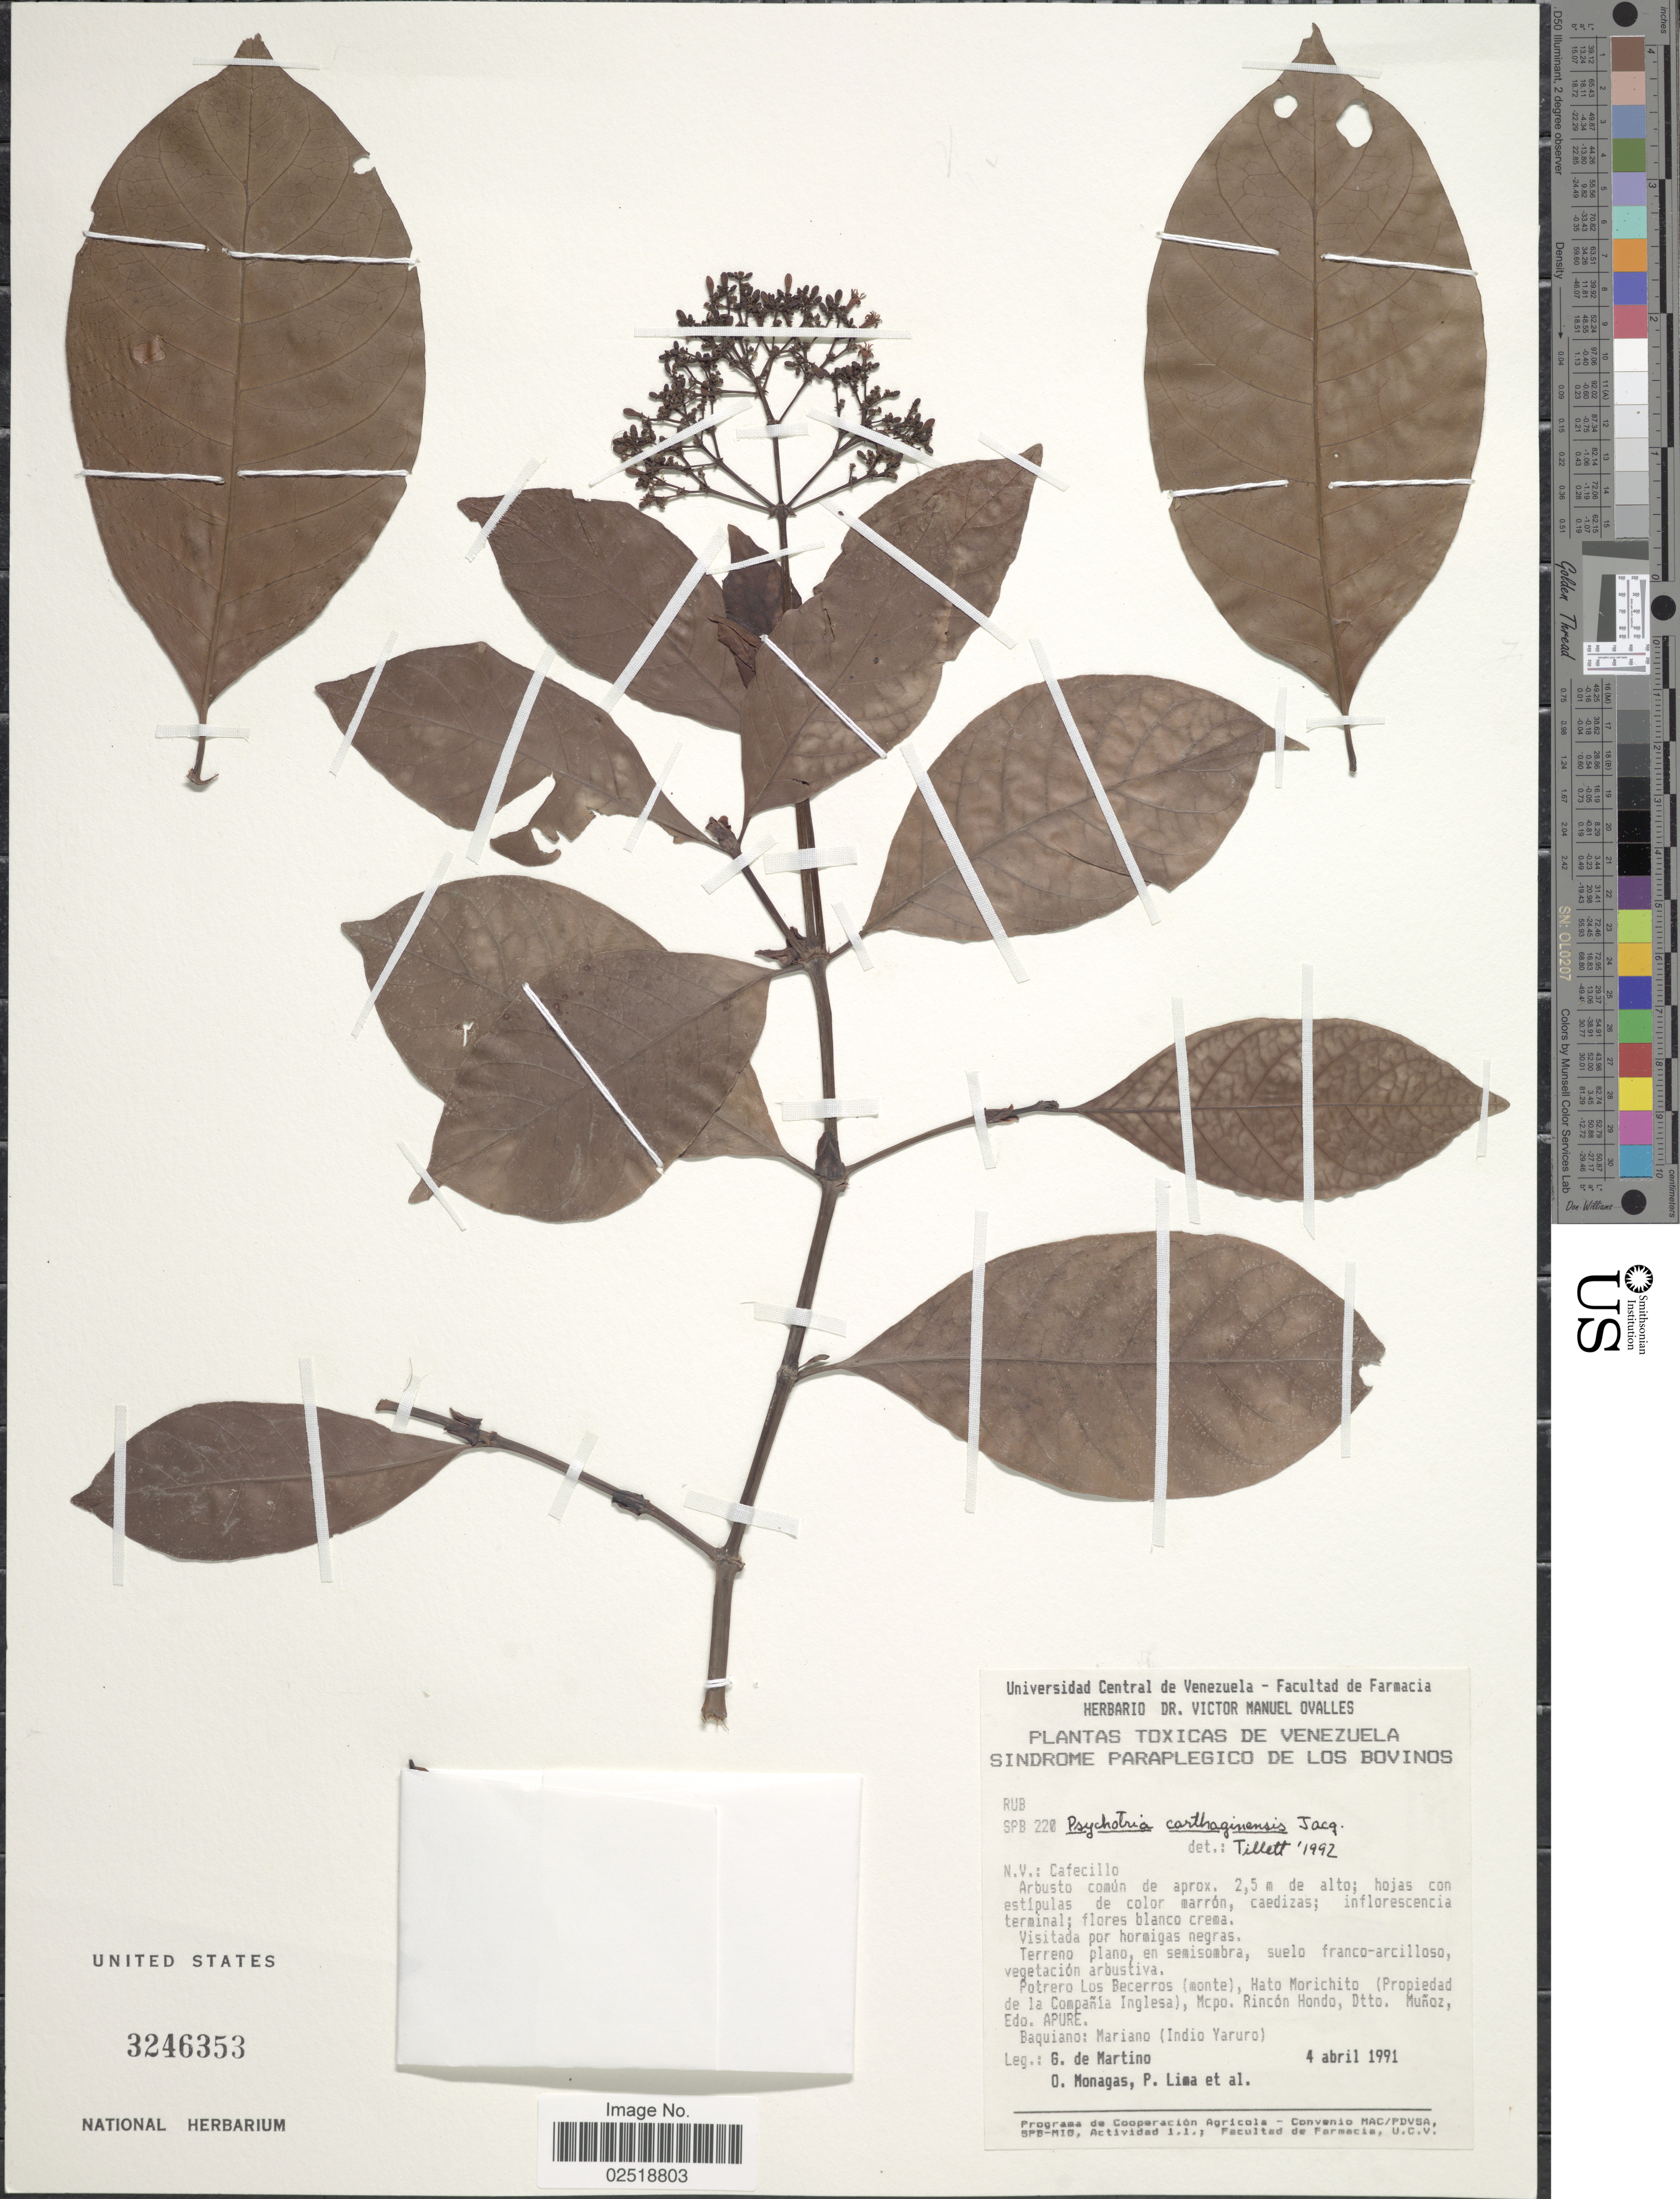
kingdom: Plantae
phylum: Tracheophyta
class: Magnoliopsida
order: Gentianales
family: Rubiaceae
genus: Psychotria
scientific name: Psychotria carthagenensis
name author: Jacq.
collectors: G. De Martino, O. Monagas, P. Lima & et al.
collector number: SPB 220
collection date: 1991-04-04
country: Venezuela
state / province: Apure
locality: Potrero Los Becerros (monte), Hato Morichito (Propiedad de la Compañla Inglesa), Mcpo Rincón Hondo, Dtto. Muñoz, Baquiano; Mariano (Indio Yaruro)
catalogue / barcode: US 3246353